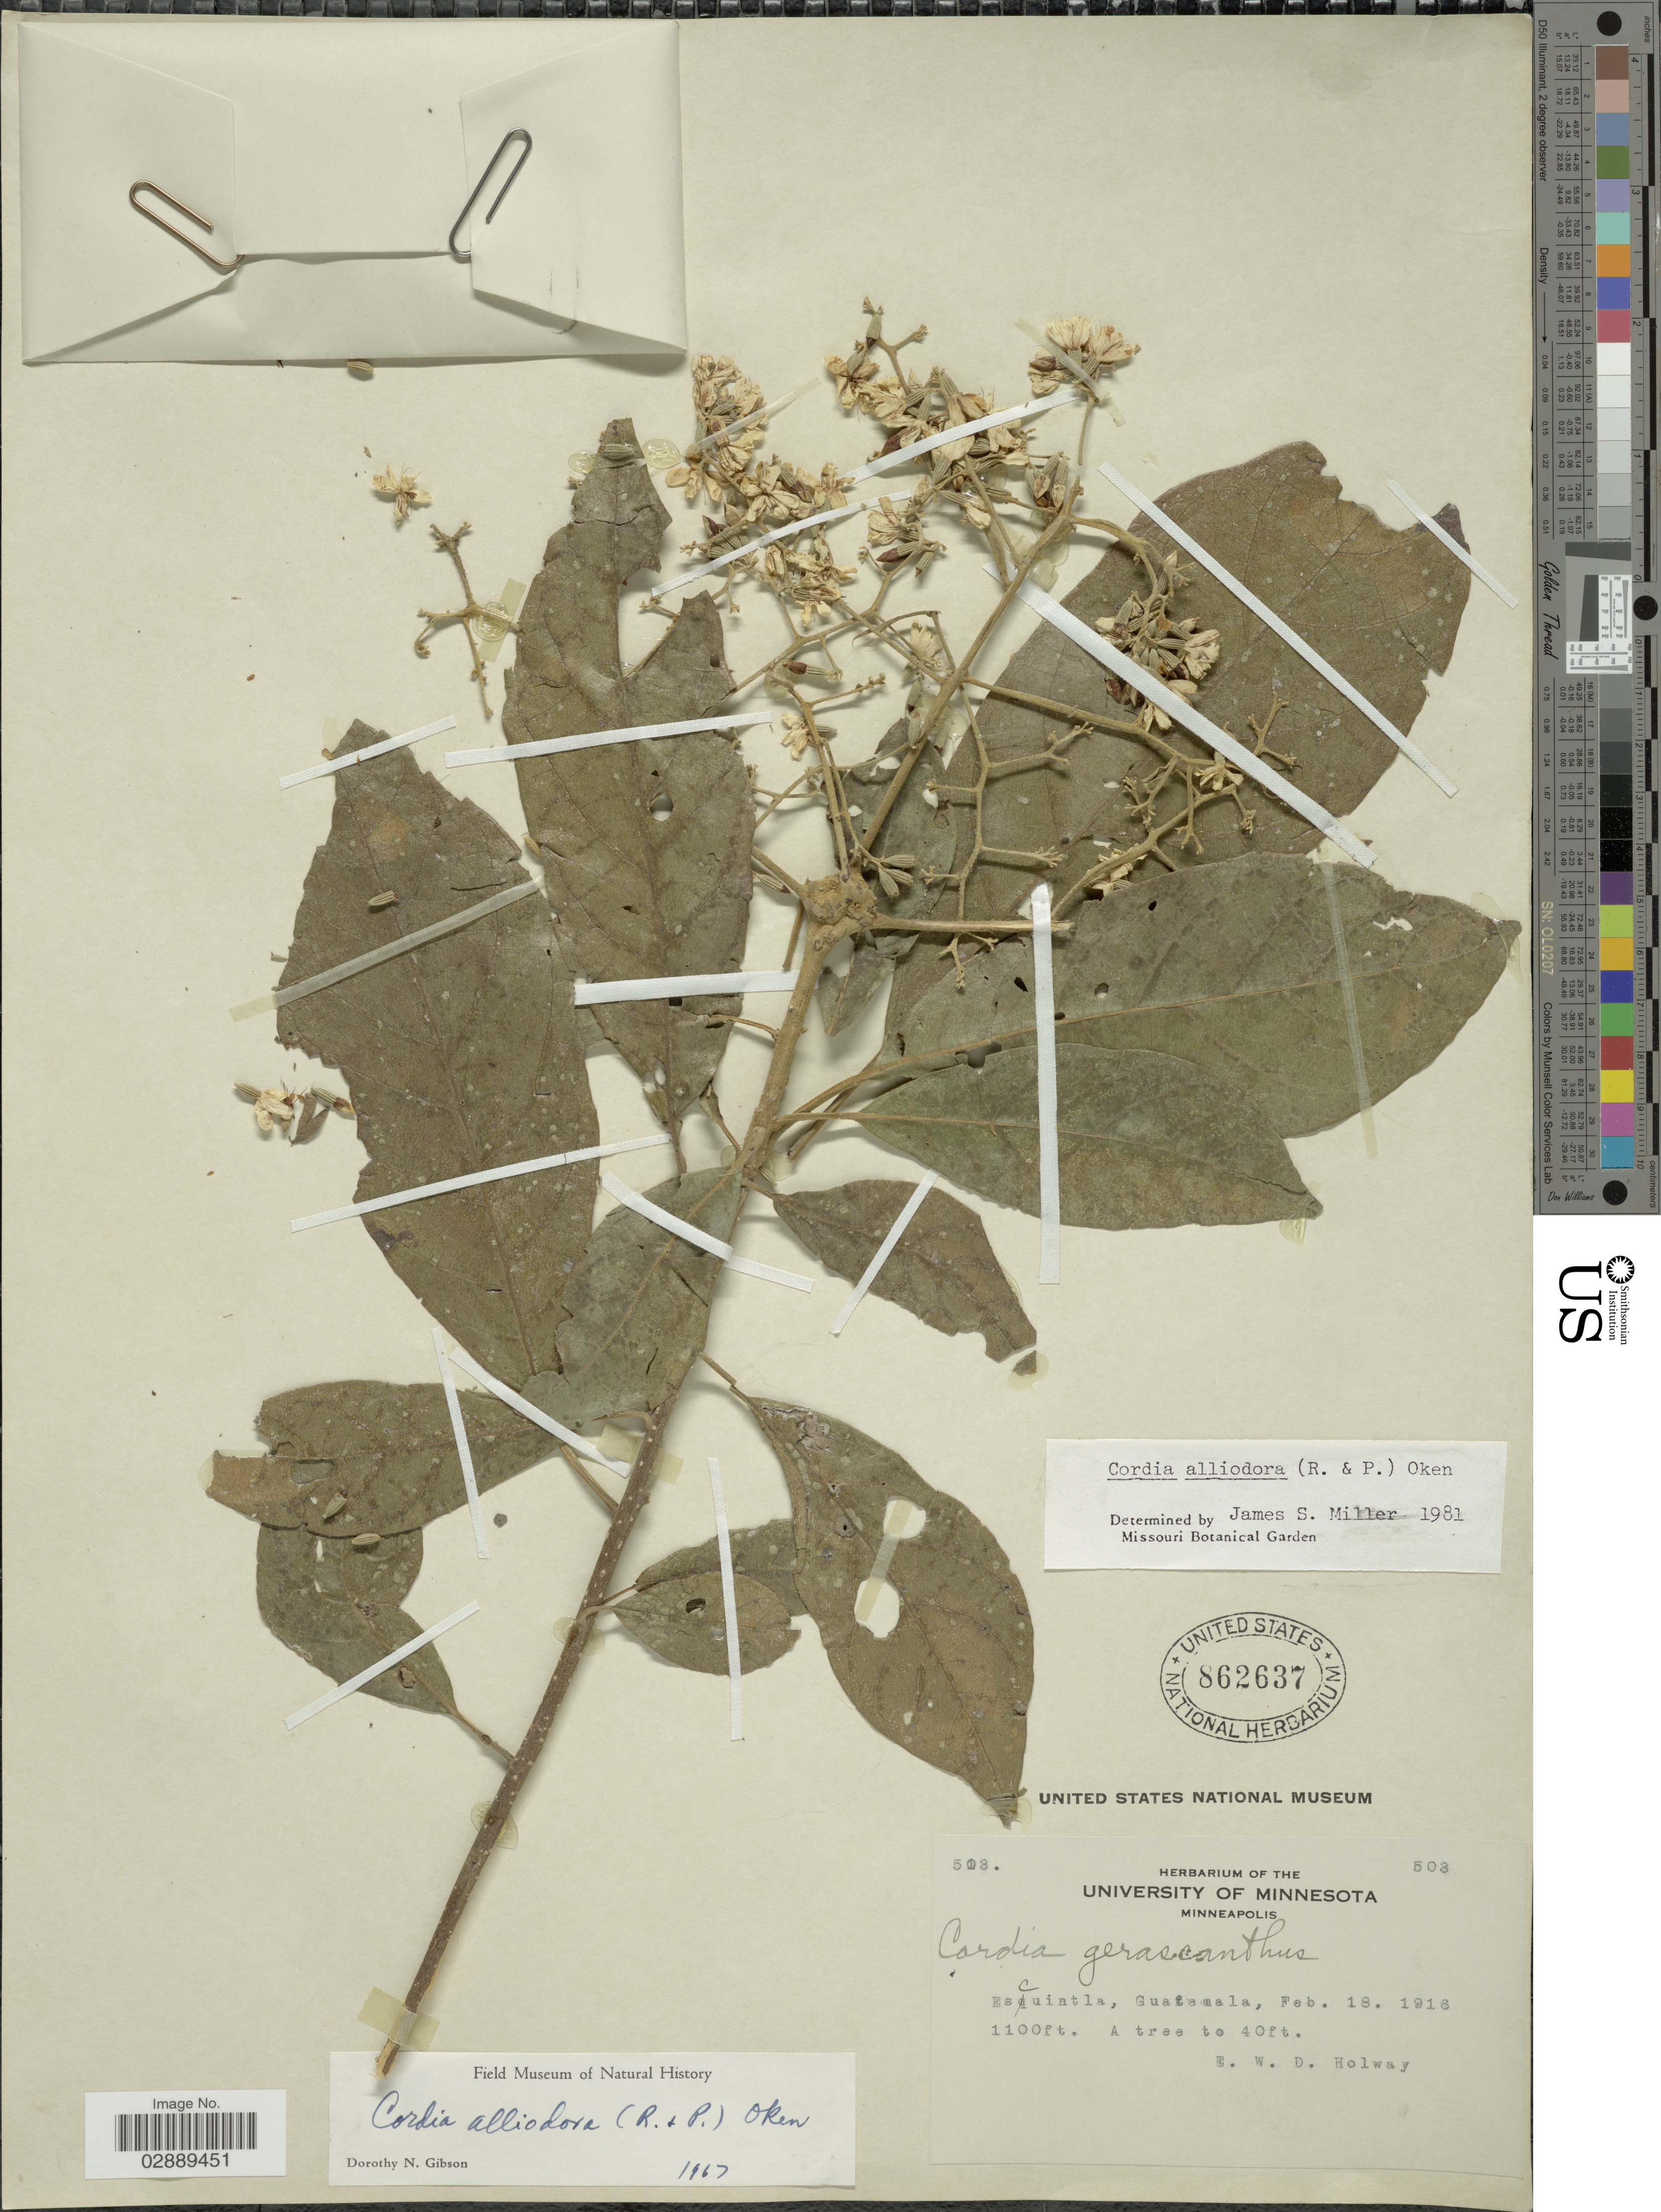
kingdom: Plantae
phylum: Tracheophyta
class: Magnoliopsida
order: Boraginales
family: Cordiaceae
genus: Cordia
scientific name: Cordia alliodora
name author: (Ruiz & Pav.) Oken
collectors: E. W. D. Holway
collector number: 503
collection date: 1916-02-18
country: Guatemala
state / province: Escuintla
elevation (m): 335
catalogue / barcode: US 862637